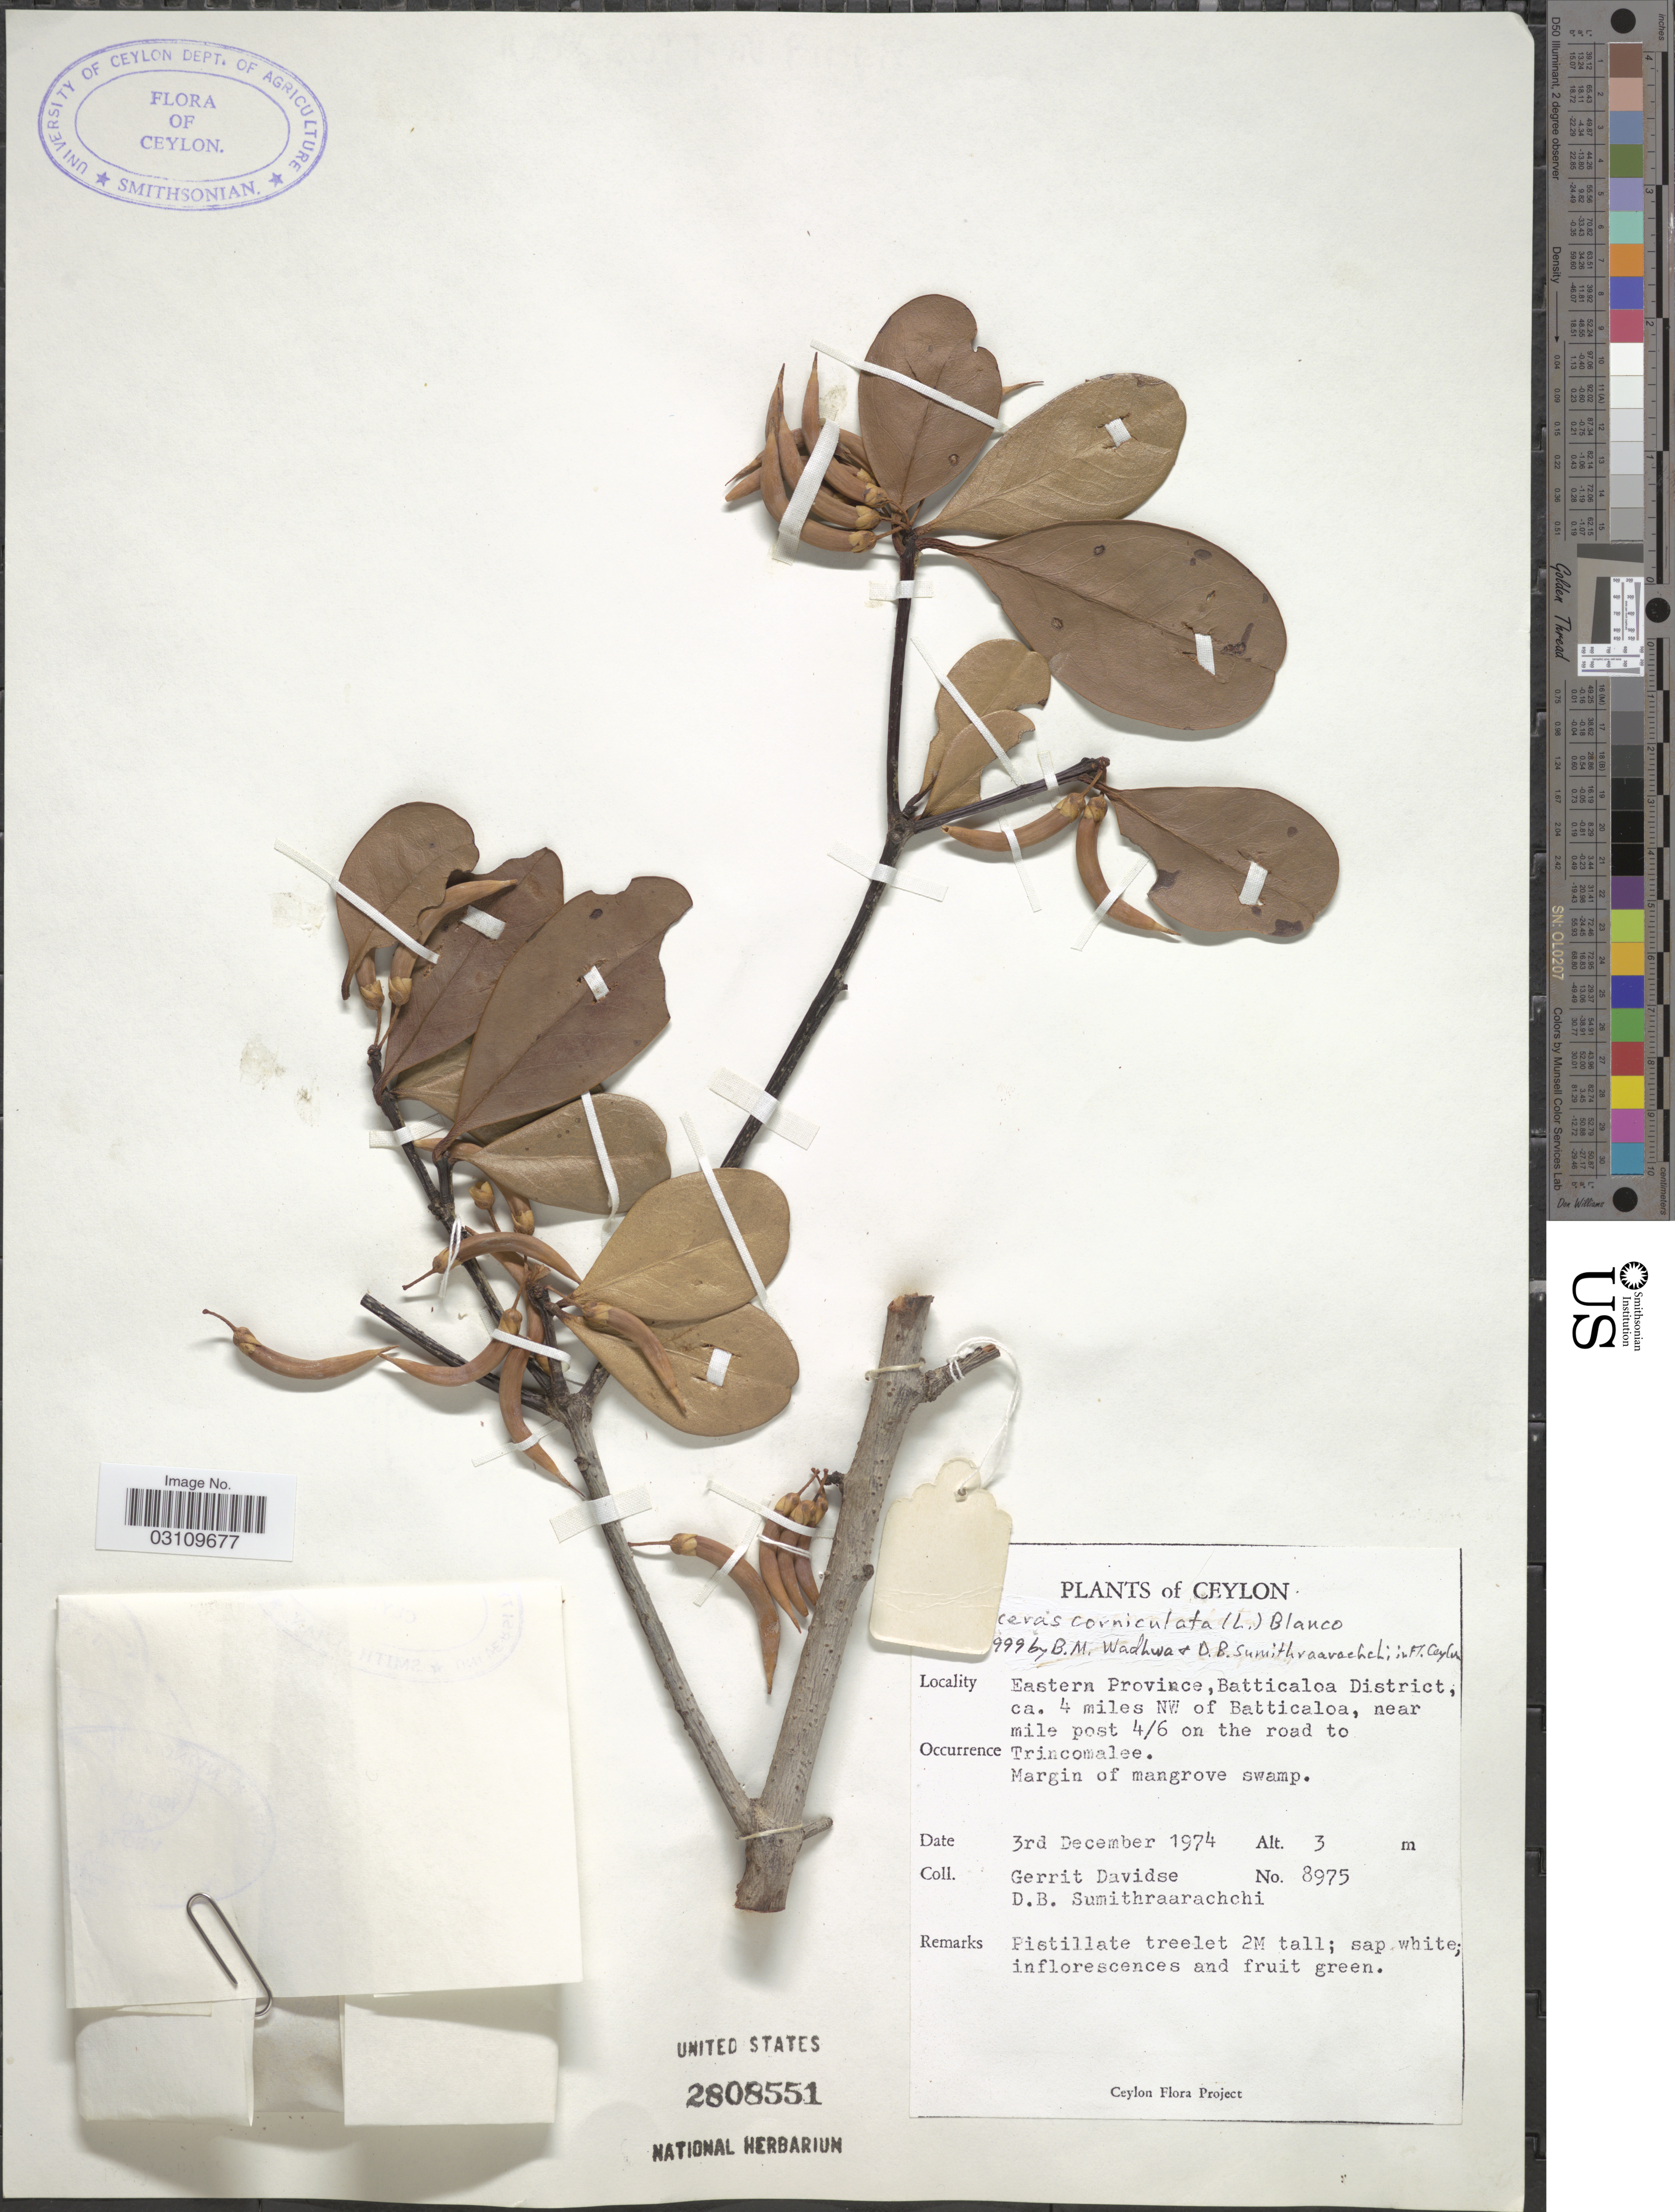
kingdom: Plantae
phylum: Tracheophyta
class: Magnoliopsida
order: Ericales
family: Primulaceae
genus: Aegiceras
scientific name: Aegiceras corniculatum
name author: (L.) Blanco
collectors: G. Davidse & D. B. Sumithraarachchi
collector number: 8975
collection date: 1974-12-03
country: Sri Lanka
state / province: Eastern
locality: Ceylon. Eastern Province, Batticaloa District, ca. 4 miles NW of Batticaloa, near mile post 4/6 on the road to Trincomalee.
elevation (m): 3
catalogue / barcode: US 2808551